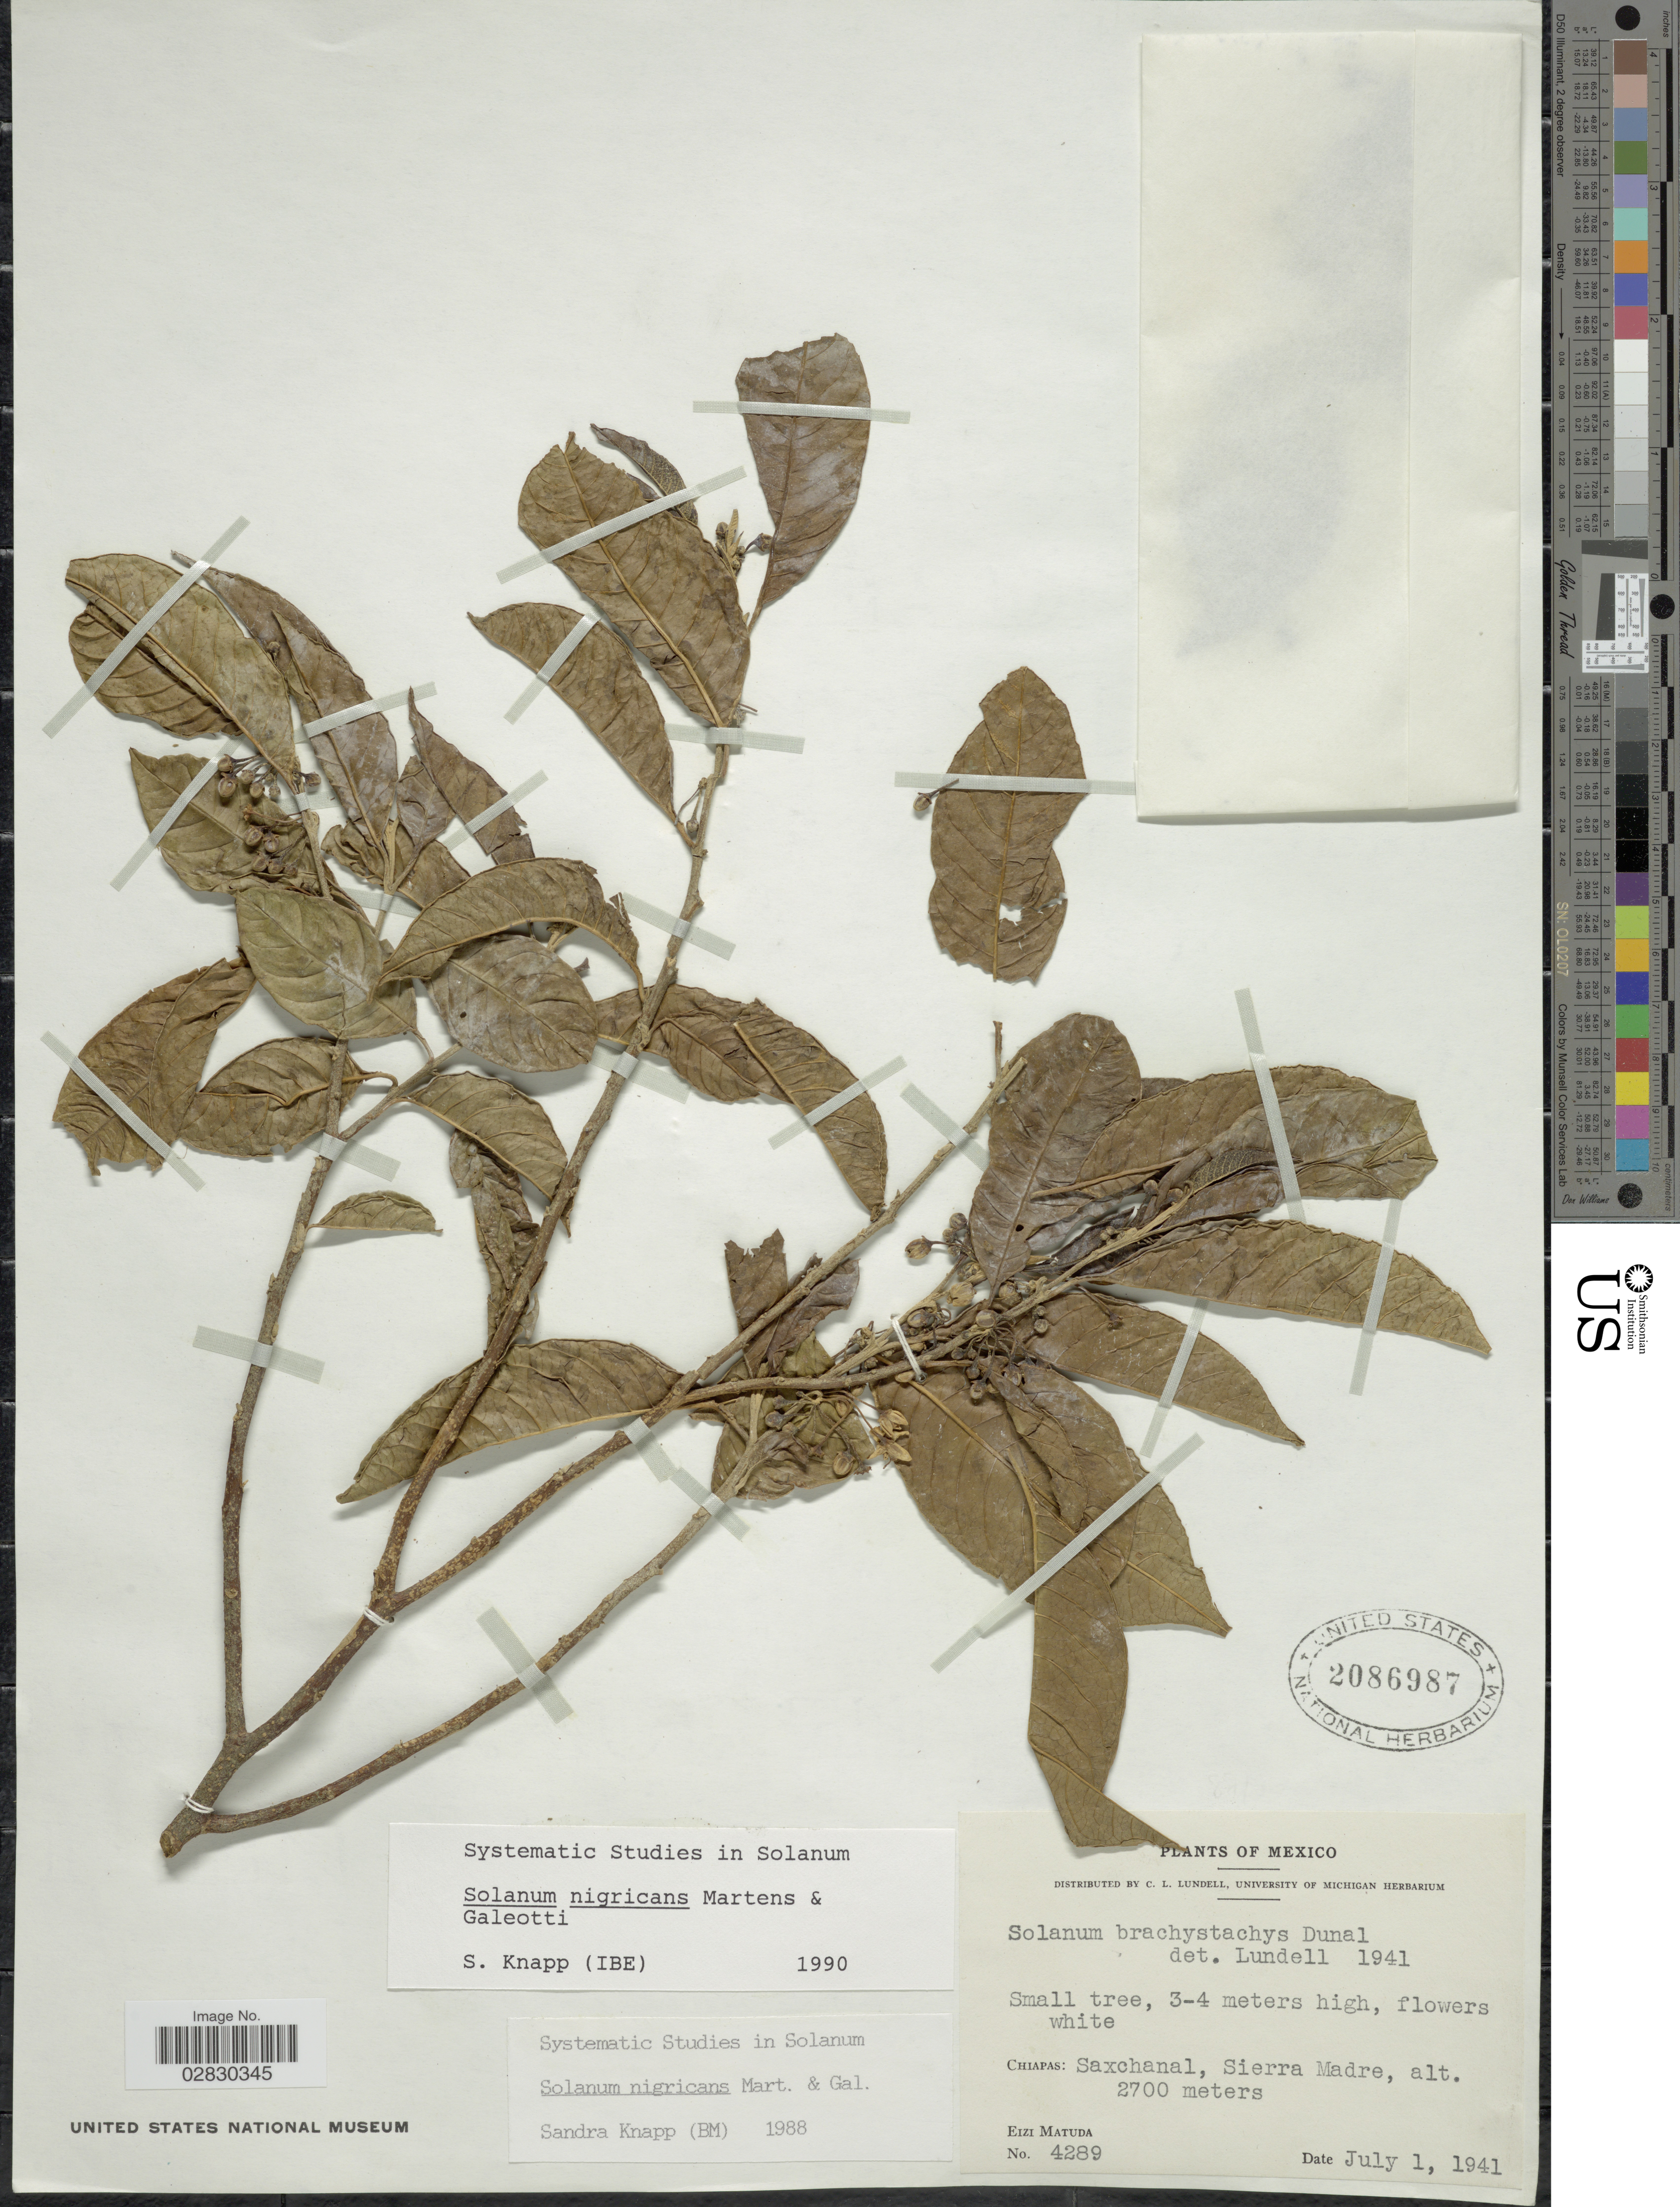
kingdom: Plantae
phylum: Tracheophyta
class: Magnoliopsida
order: Solanales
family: Solanaceae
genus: Solanum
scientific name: Solanum nigricans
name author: M. Martens & Galeotti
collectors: E. Matuda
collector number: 4289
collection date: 1941-07-01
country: Mexico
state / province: Chiapas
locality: Saxchanal, Sierra Madre.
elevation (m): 2700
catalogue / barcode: US 2086987